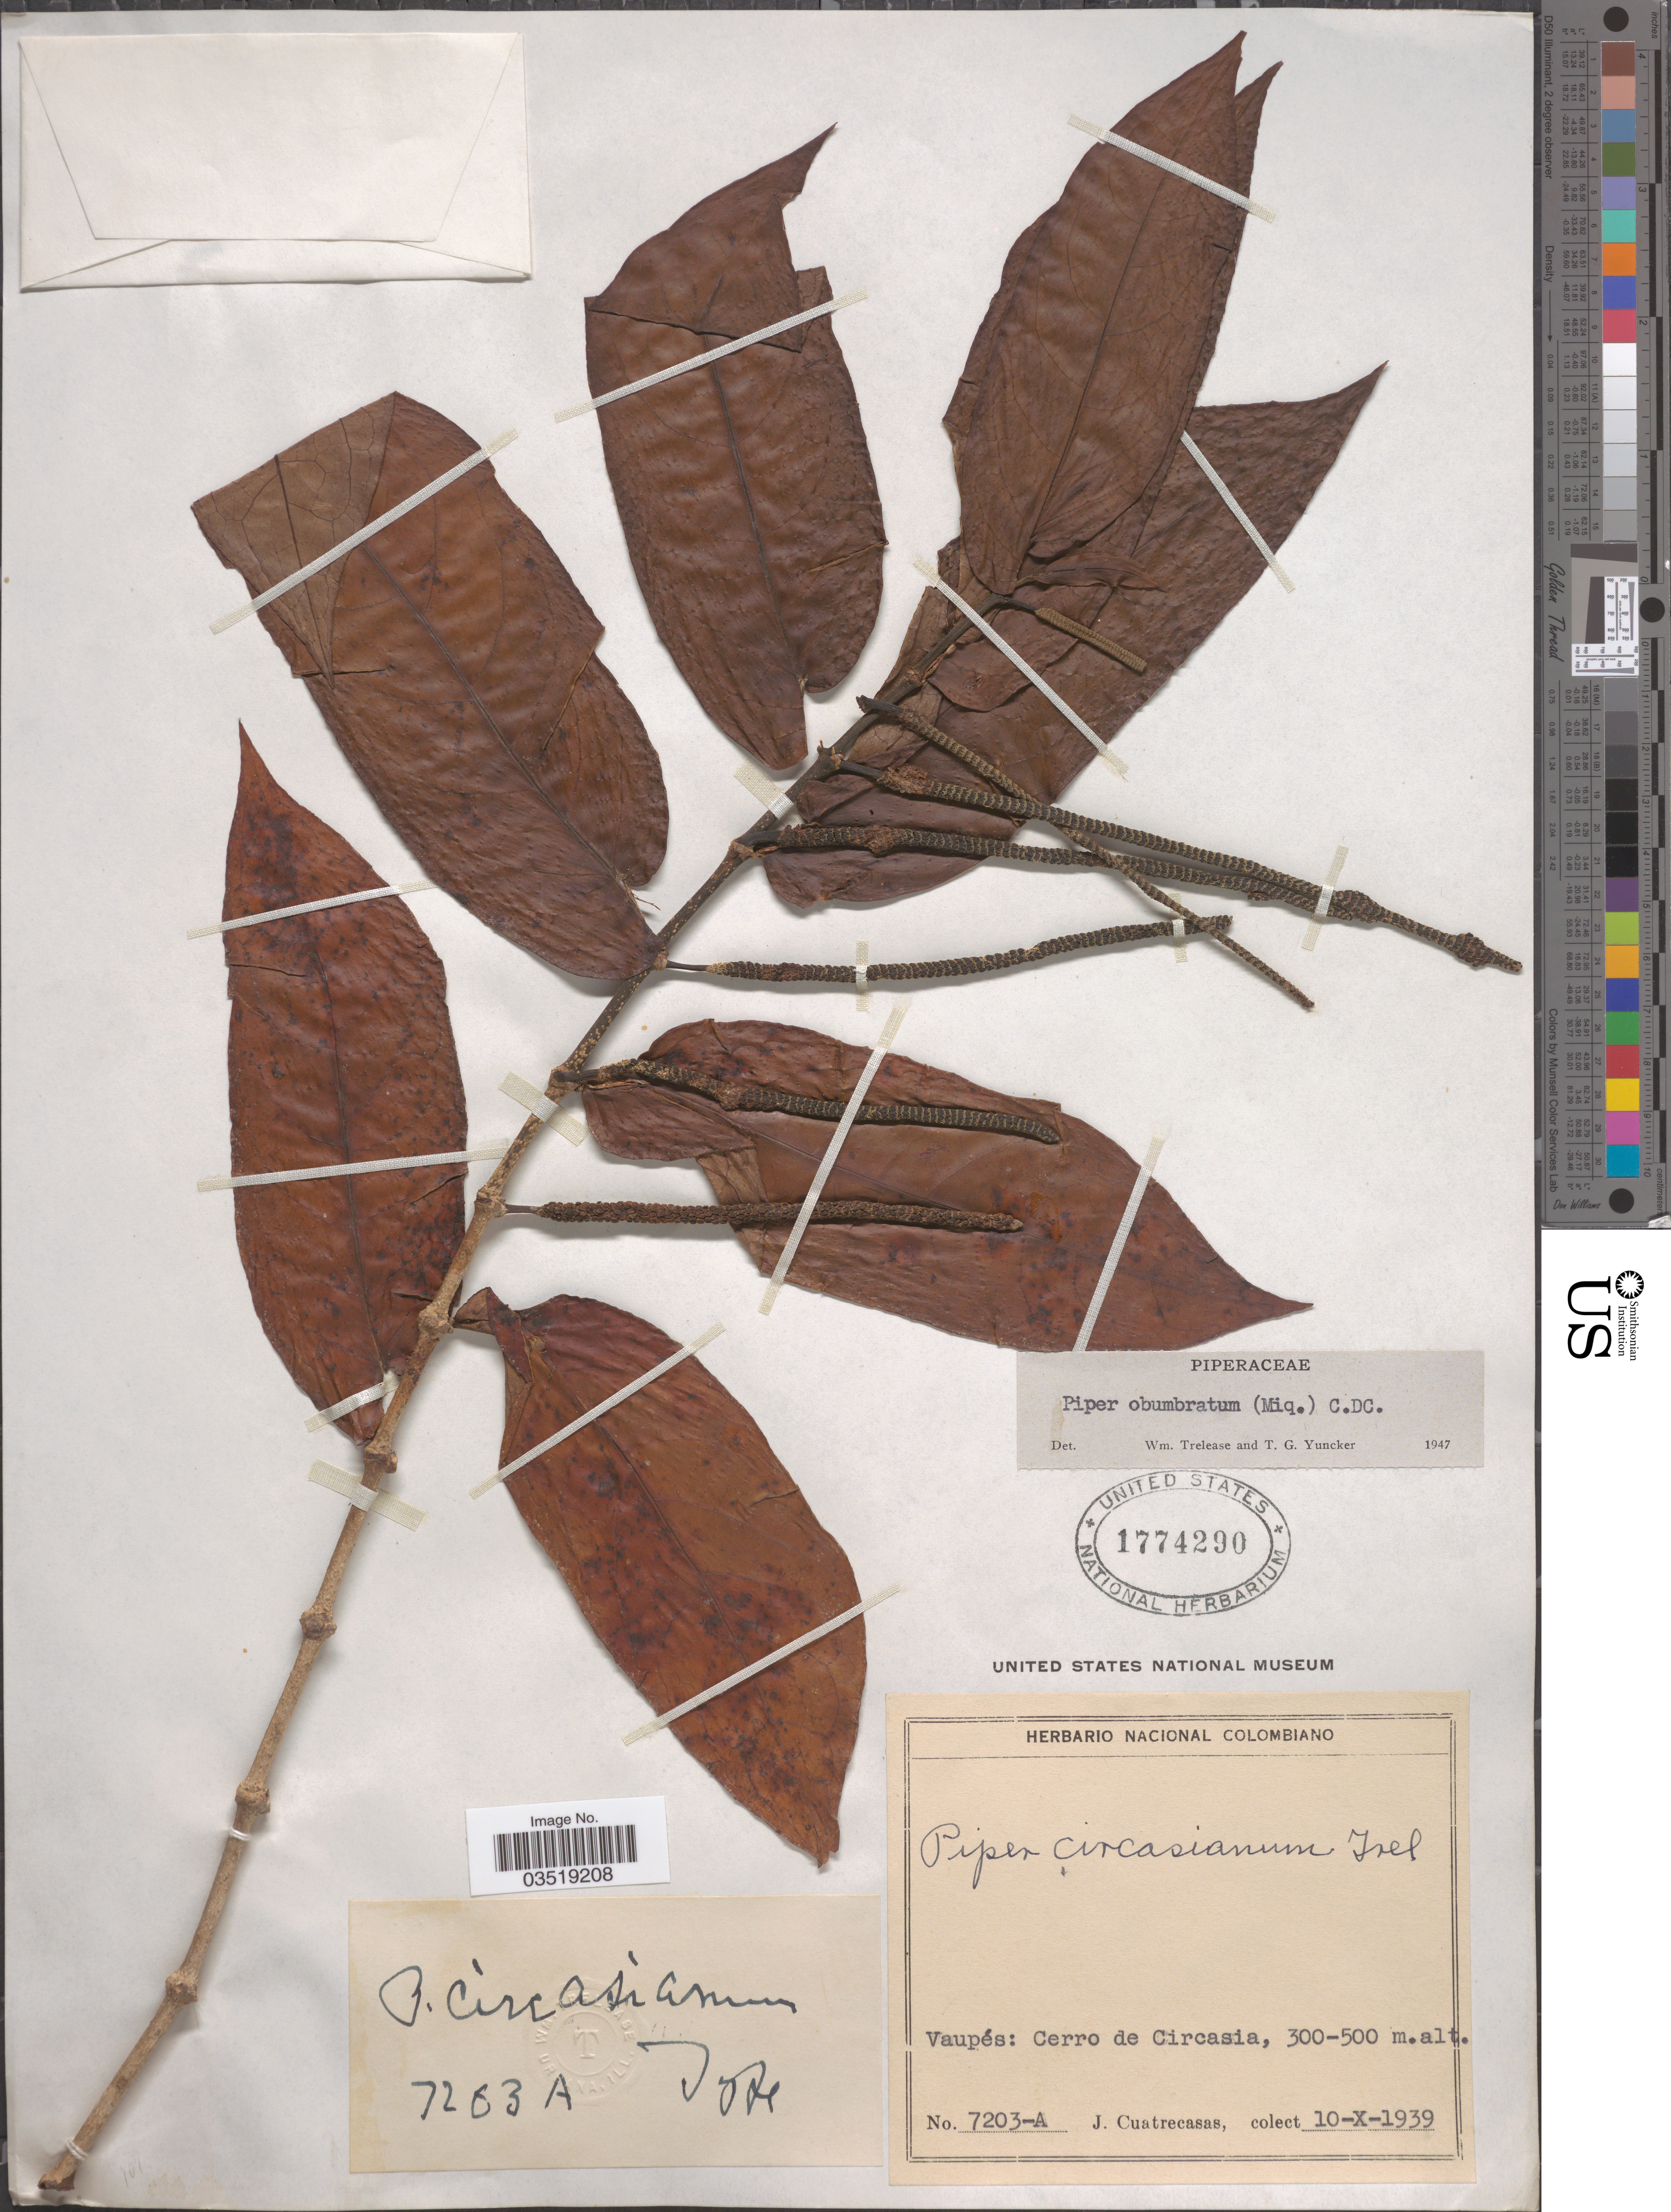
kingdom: Plantae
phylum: Tracheophyta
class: Magnoliopsida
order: Piperales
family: Piperaceae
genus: Piper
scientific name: Piper arboreum var. hirtellum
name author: Yunck.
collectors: J. Cuatrecasas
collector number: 7203-A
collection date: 1939-10-10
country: Colombia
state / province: Vaupés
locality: Cerro de Circasia.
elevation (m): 300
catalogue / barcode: US 1774290